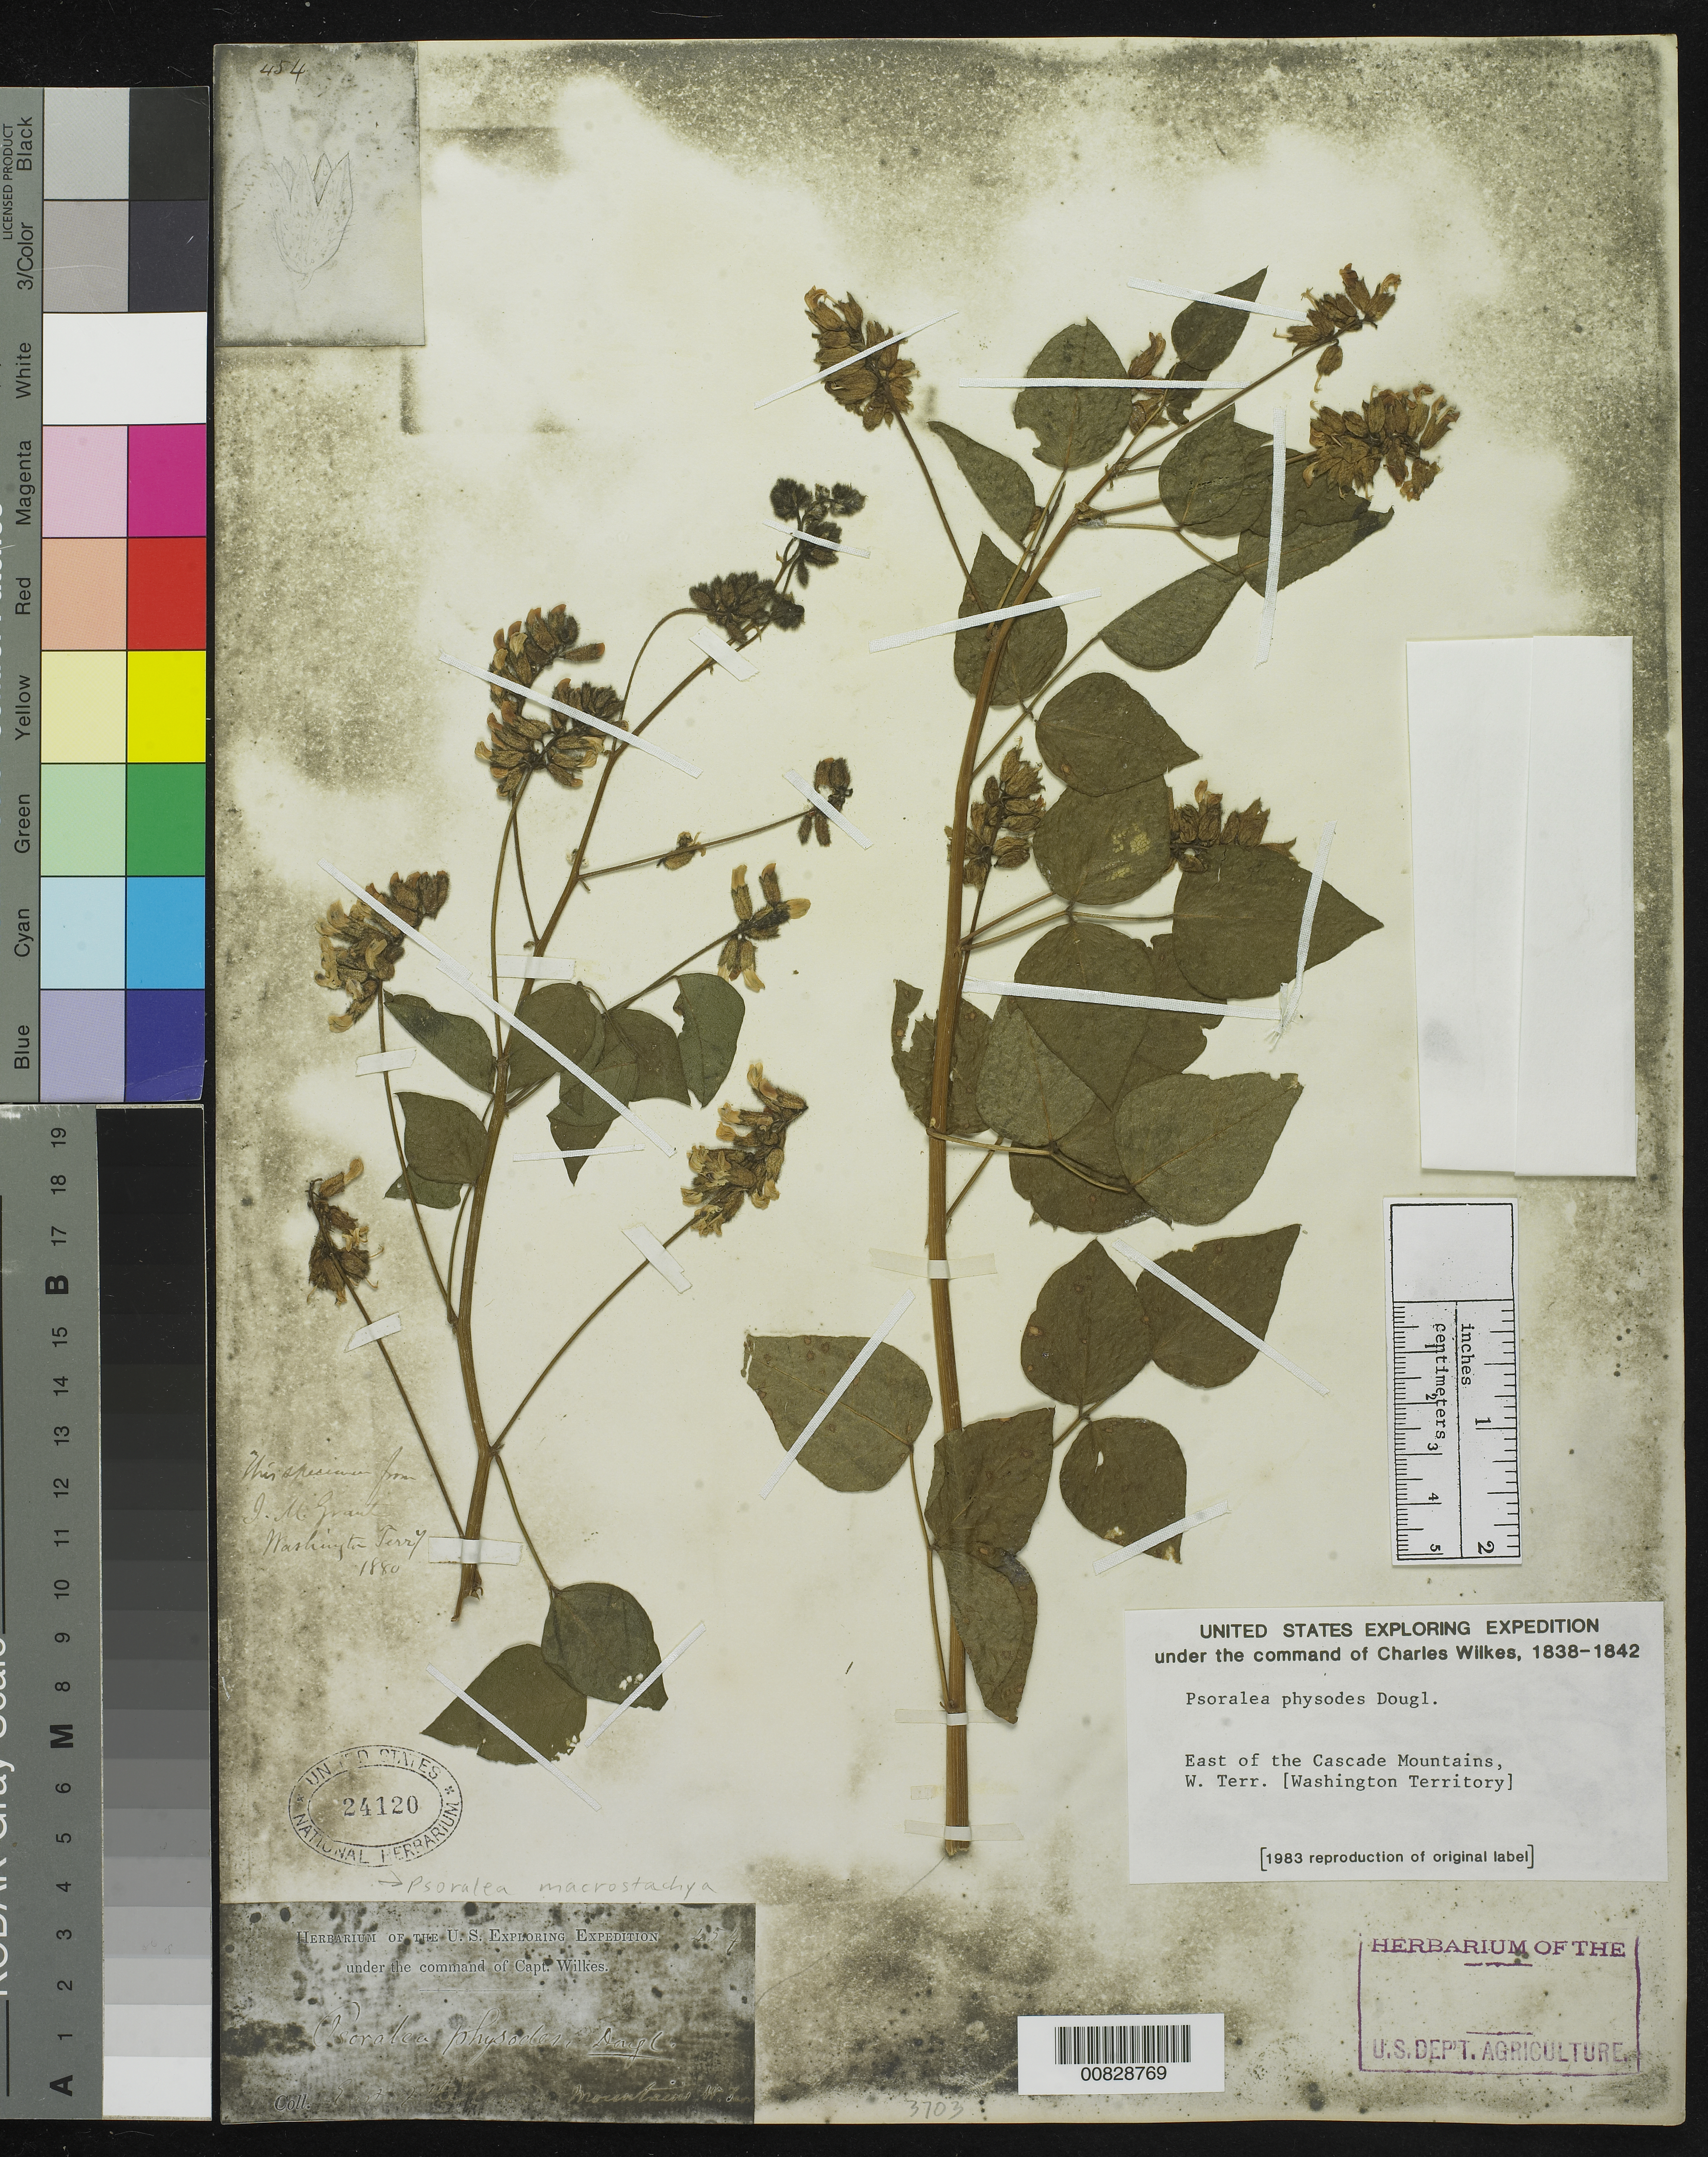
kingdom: Plantae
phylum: Tracheophyta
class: Magnoliopsida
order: Fabales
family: Fabaceae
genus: Psoralea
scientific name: Psoralea sp.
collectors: Wilkes Explor. Exped.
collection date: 1838/1842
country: United States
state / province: Washington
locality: East of the Cascade Mountains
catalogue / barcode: US 24120